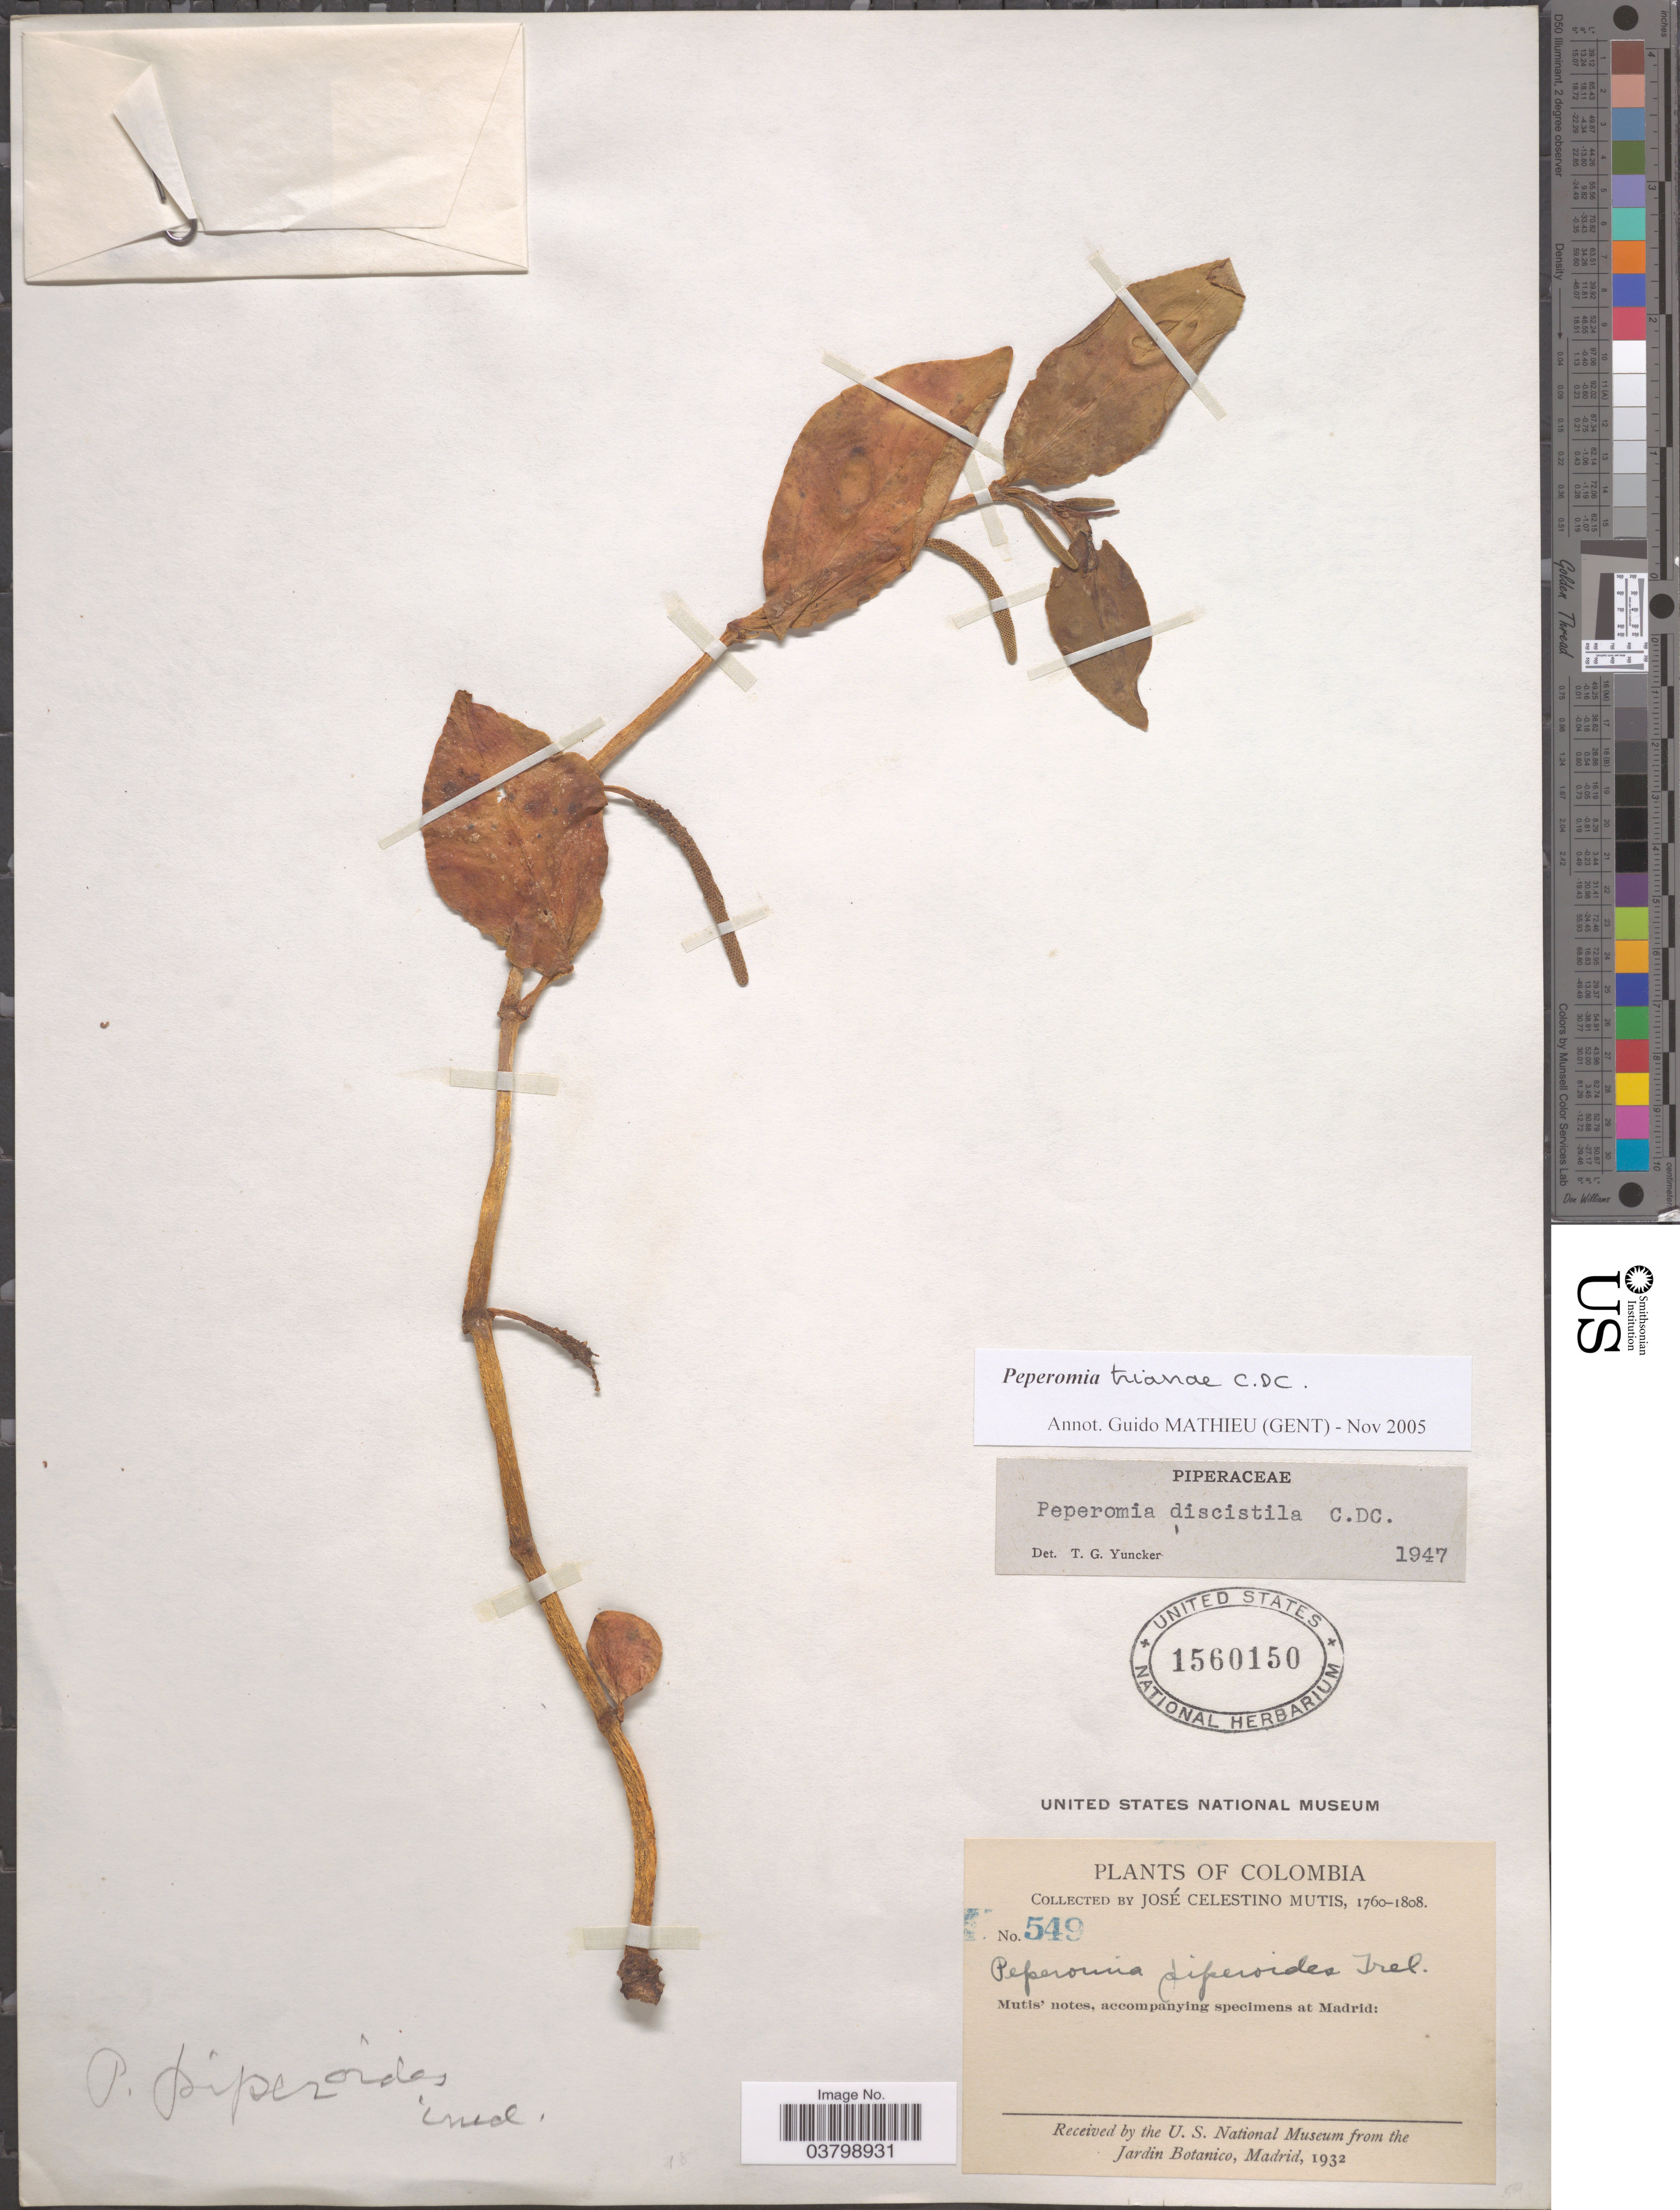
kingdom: Plantae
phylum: Tracheophyta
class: Magnoliopsida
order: Piperales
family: Piperaceae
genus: Peperomia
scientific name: Peperomia trianae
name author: C. DC.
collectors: J. C. B. Mutis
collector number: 549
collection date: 1760/1808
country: Colombia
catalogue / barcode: US 1560150